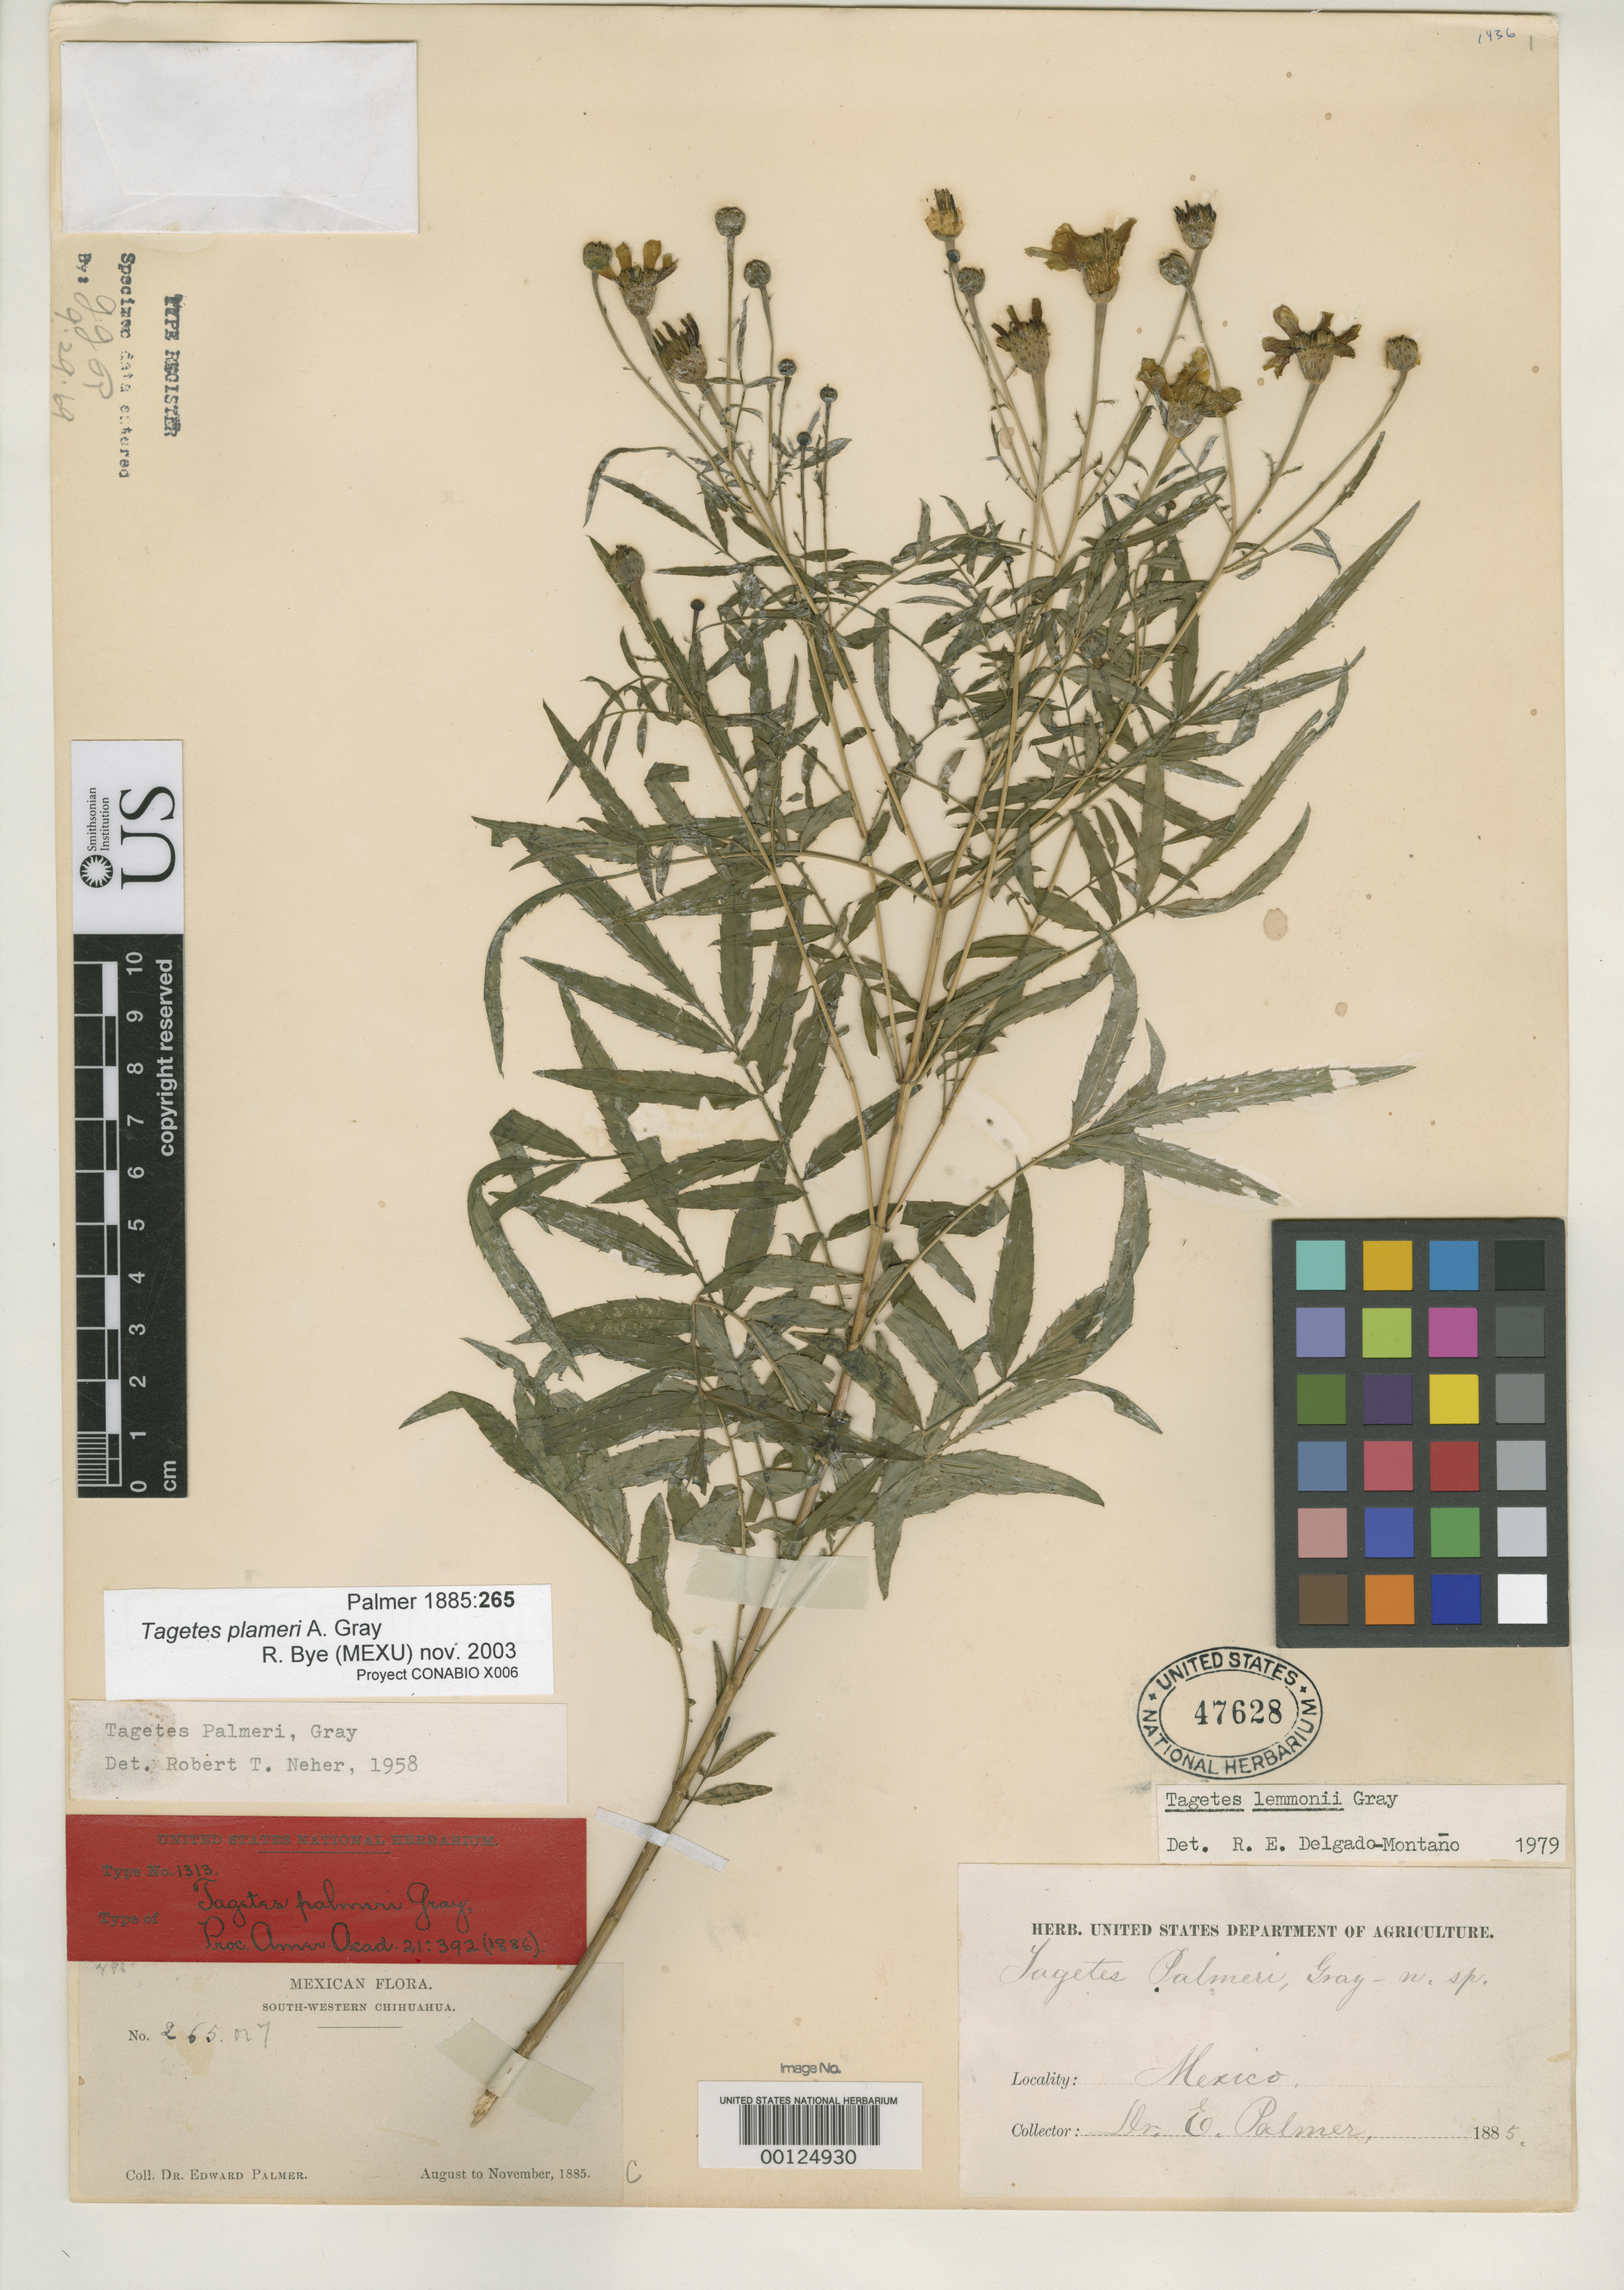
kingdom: Plantae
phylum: Tracheophyta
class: Magnoliopsida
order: Asterales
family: Asteraceae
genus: Tagetes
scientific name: Tagetes palmeri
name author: A. Gray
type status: Isotype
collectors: E. Palmer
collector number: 265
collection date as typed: Aug 1885 to -- Nov 1885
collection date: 1885-08/1885-11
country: Mexico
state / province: Chihuahua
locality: SW Chihuahua.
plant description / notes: Number on label is 265, but protologue cites Palmer 267, almost certainly in error (note type of preceding species, Tagetes wislizenii, is also cited as 267); type at GH (HUH online records, June 2011) is Palmer 265.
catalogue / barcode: US 47628